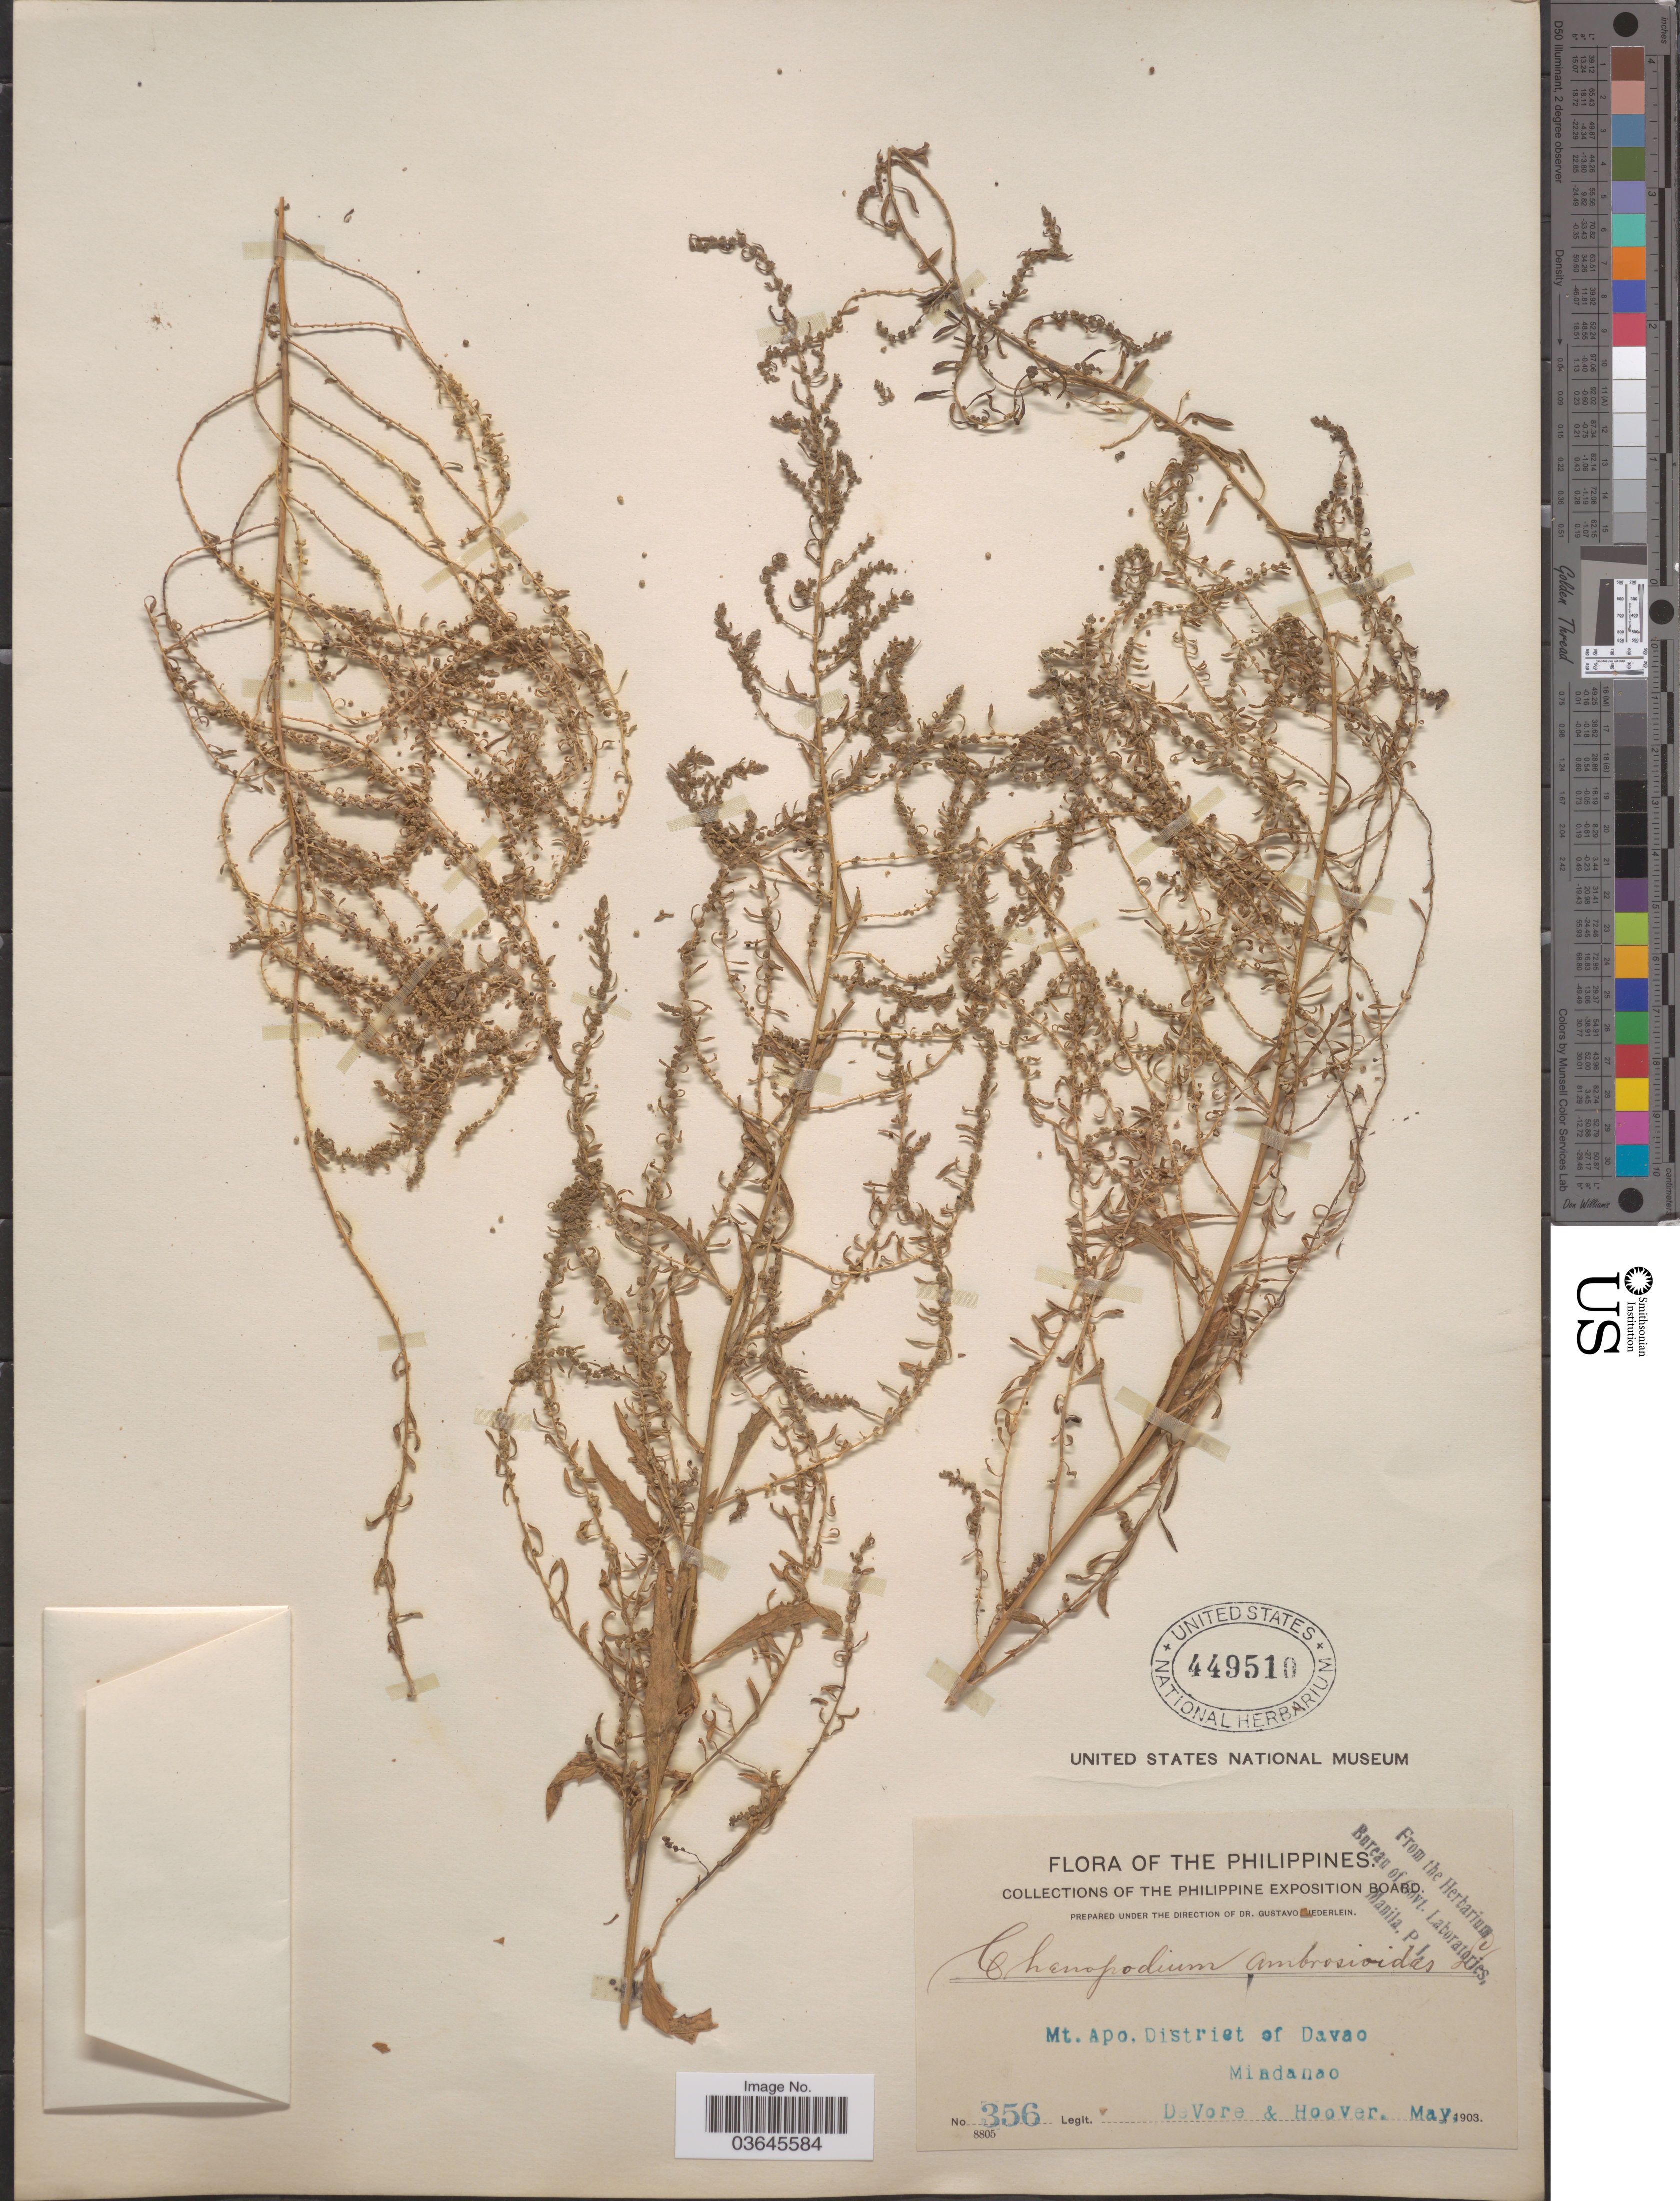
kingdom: Plantae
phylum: Tracheophyta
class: Magnoliopsida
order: Caryophyllales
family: Amaranthaceae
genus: Chenopodium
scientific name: Chenopodium ambrosioides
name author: L.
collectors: -. DeVore & -- Hoover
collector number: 356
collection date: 1903-05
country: Philippines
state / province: Davao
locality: Mt. Apo, District of Davao, Mindanao.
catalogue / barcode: US 449510